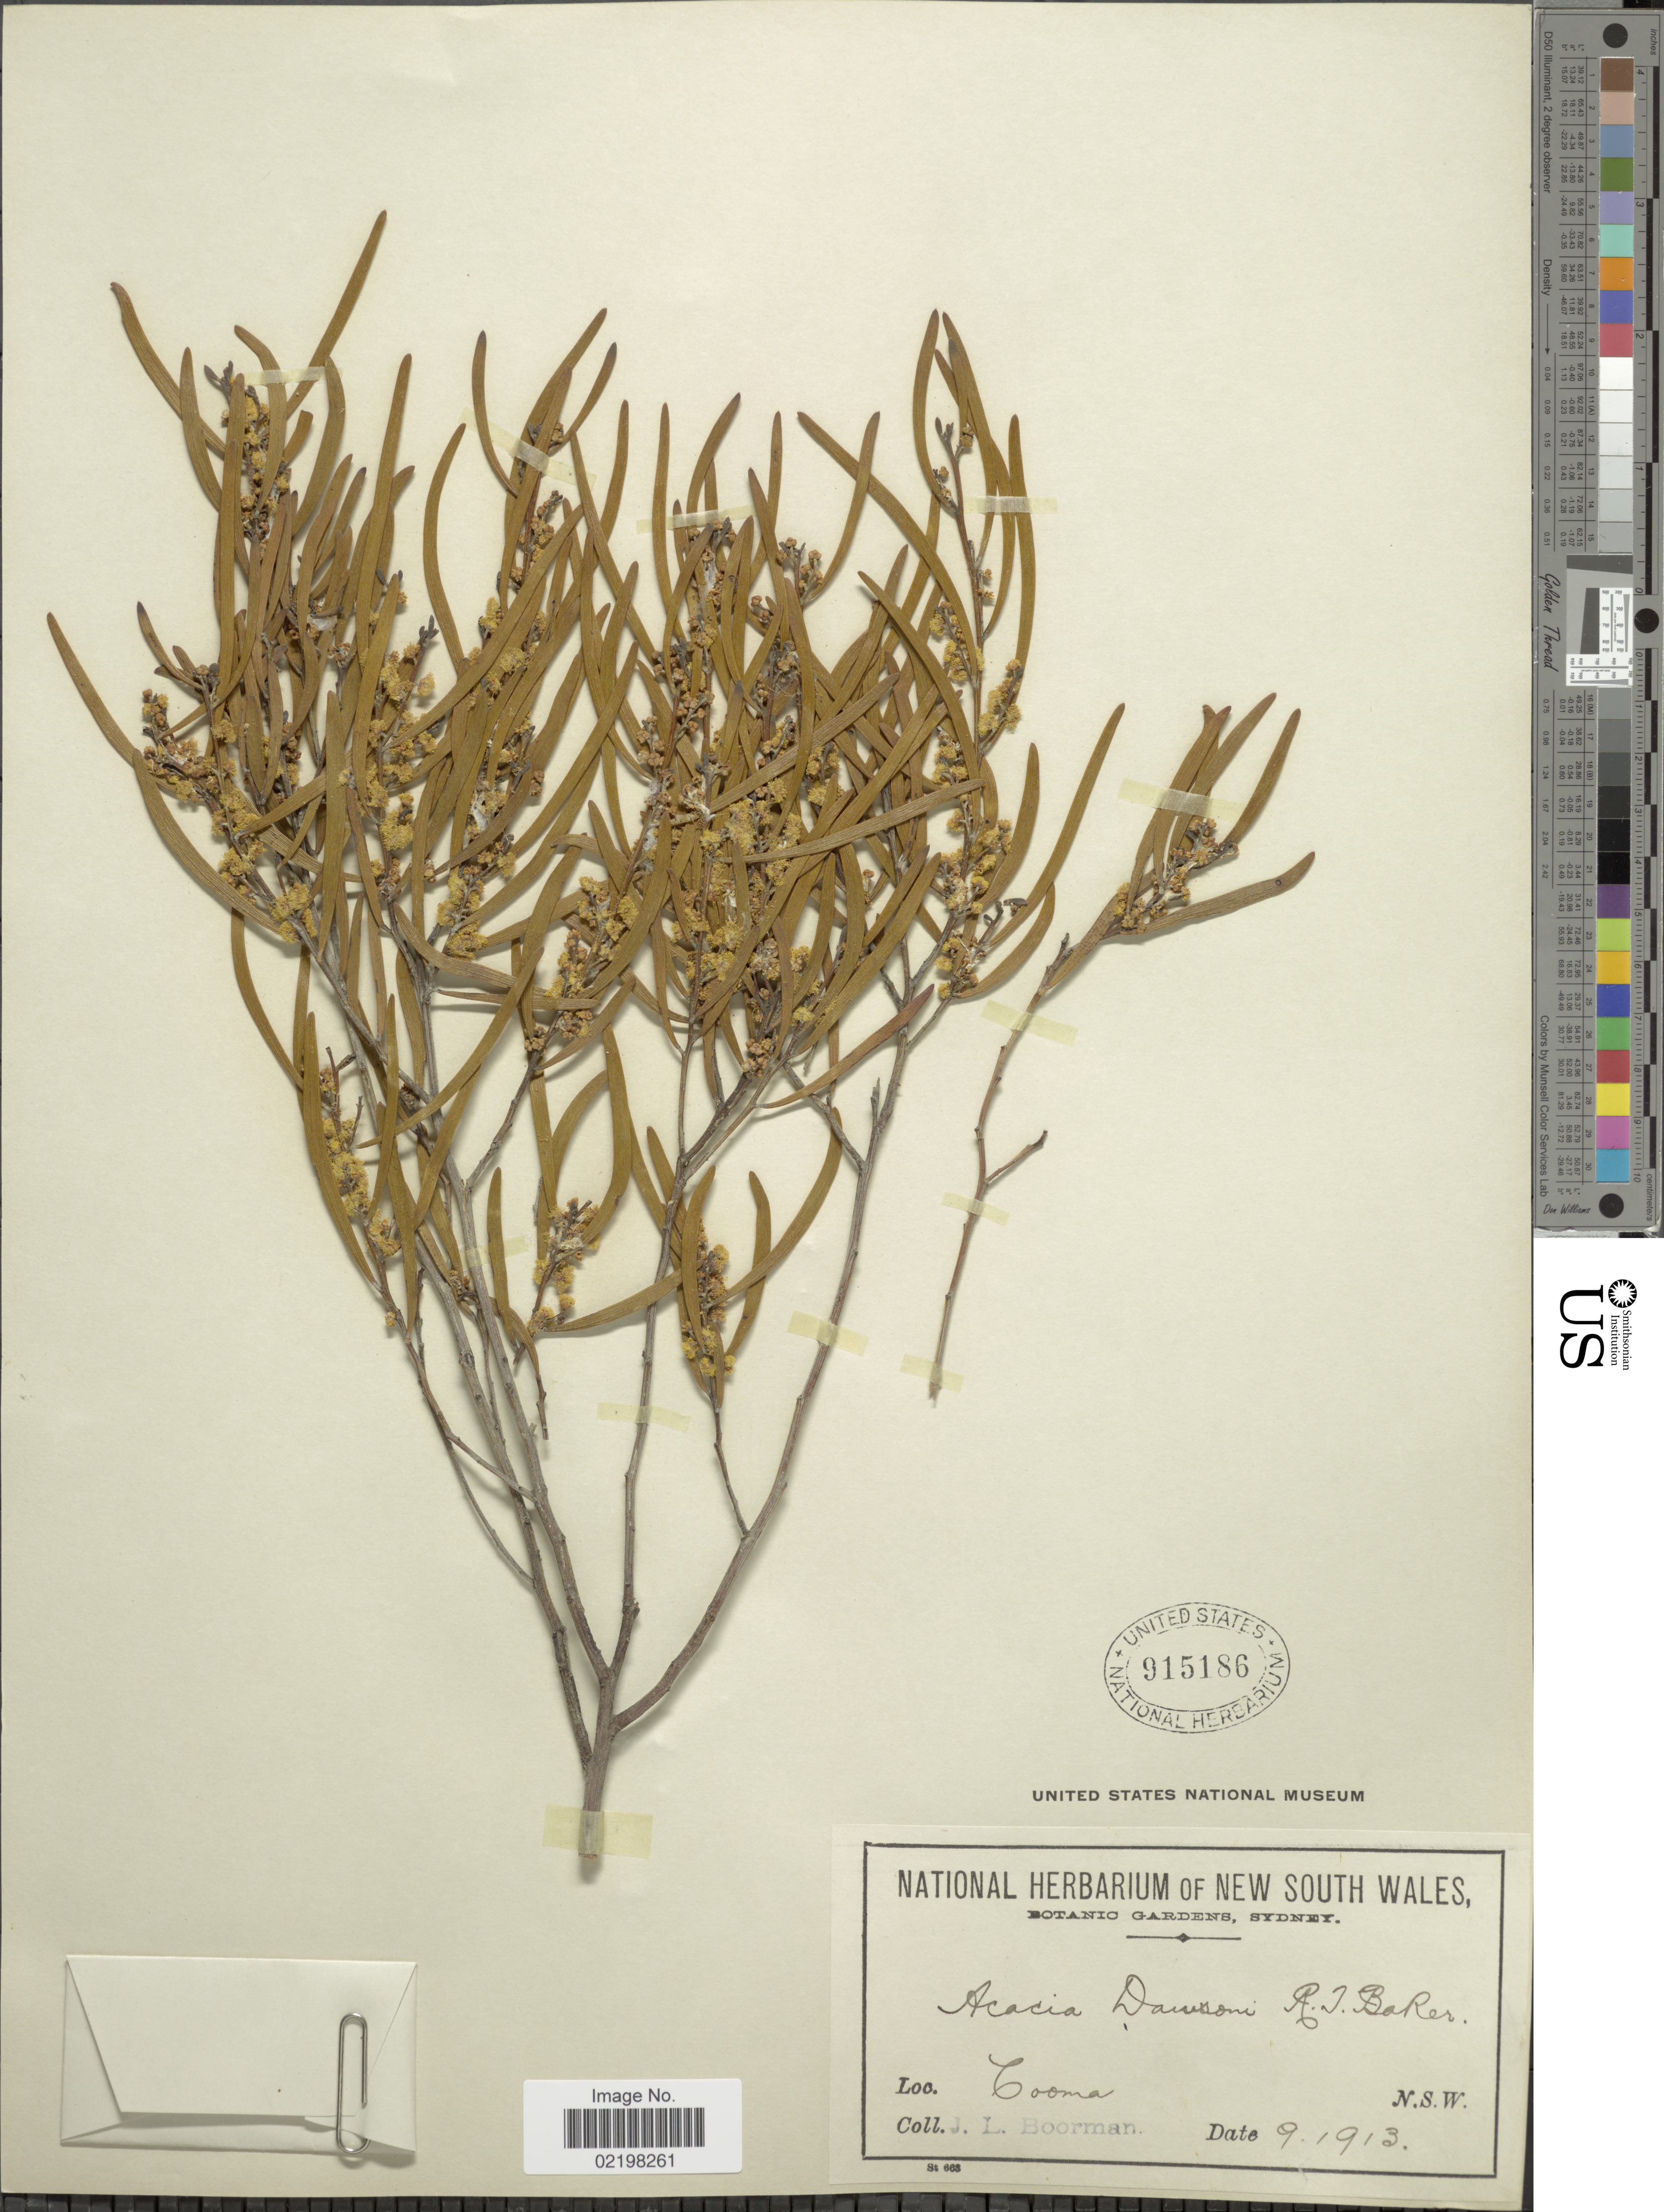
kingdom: Plantae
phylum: Tracheophyta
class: Magnoliopsida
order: Fabales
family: Fabaceae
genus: Acacia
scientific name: Acacia dawsonii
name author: R.T. Baker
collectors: J. Boorman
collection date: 1913-09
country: Australia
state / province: New South Wales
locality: Cooma,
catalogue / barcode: US 915186